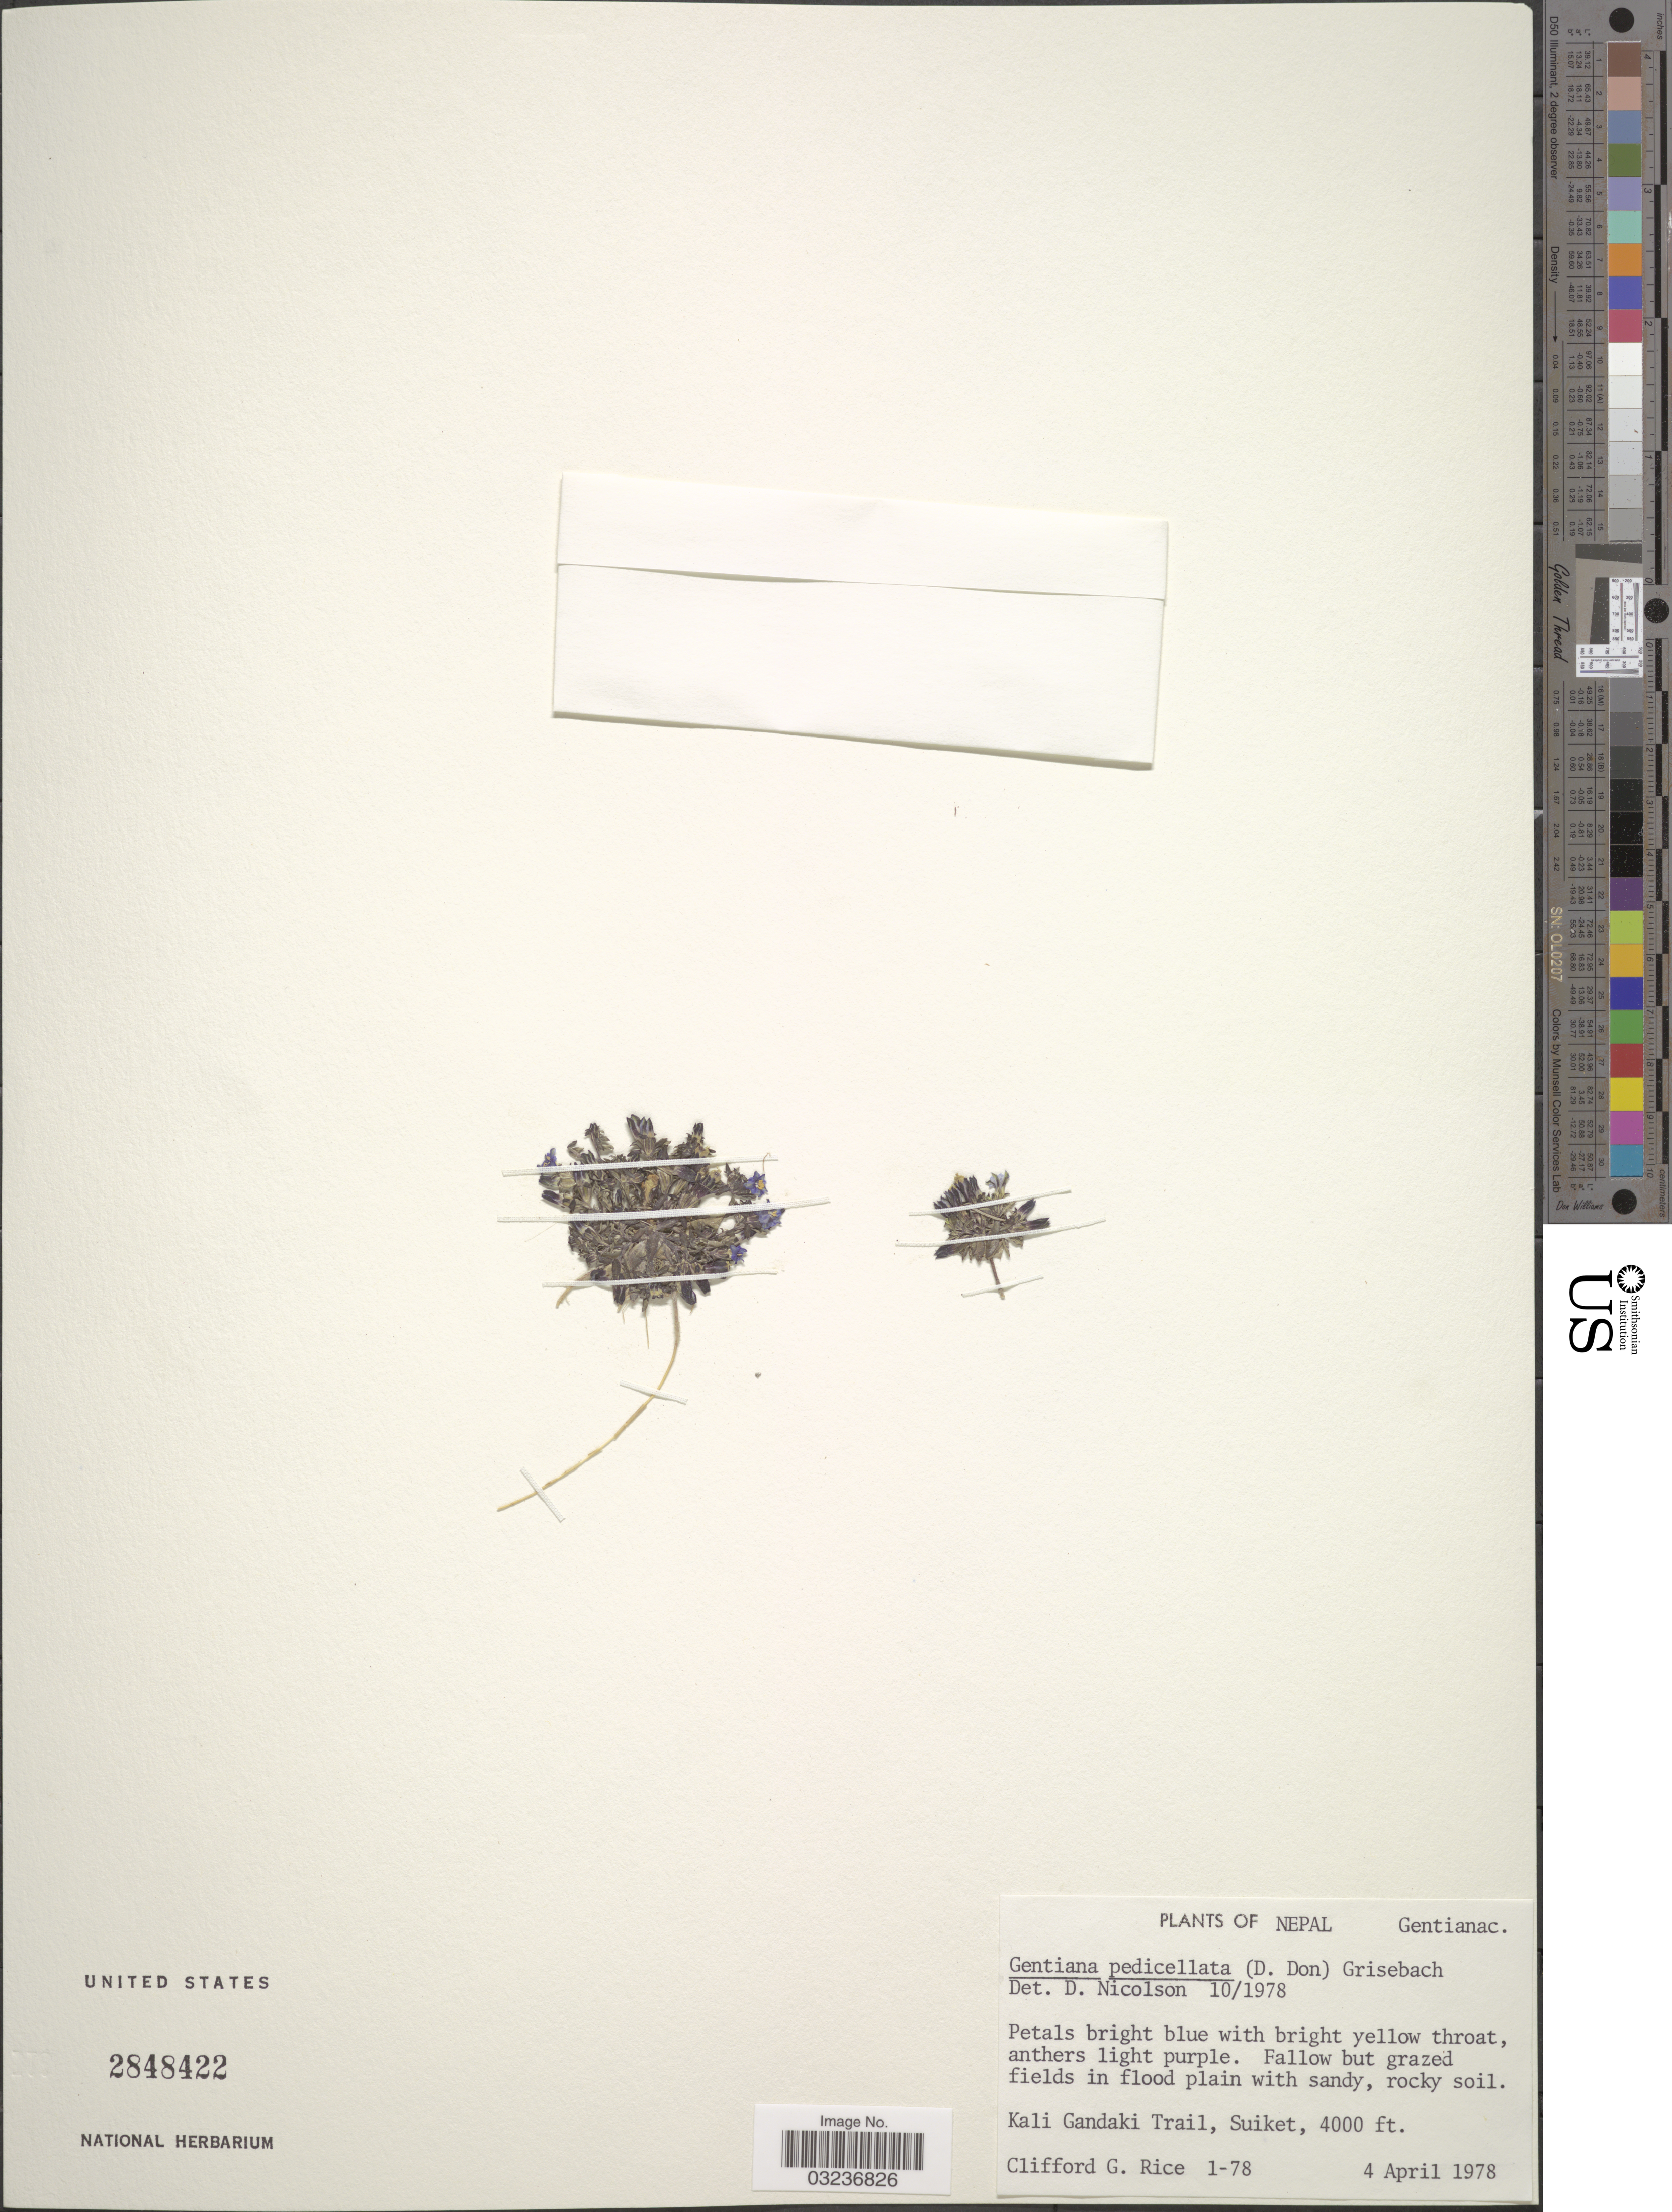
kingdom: Plantae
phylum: Tracheophyta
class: Magnoliopsida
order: Gentianales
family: Gentianaceae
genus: Gentiana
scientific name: Gentiana pedicellata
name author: (D. Don) Wall.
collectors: C. G. Rice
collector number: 1-78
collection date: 1978-04-04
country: Nepal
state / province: Gandaki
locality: Kali Gandaki Trail, Suiket.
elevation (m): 1219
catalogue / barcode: US 2848422